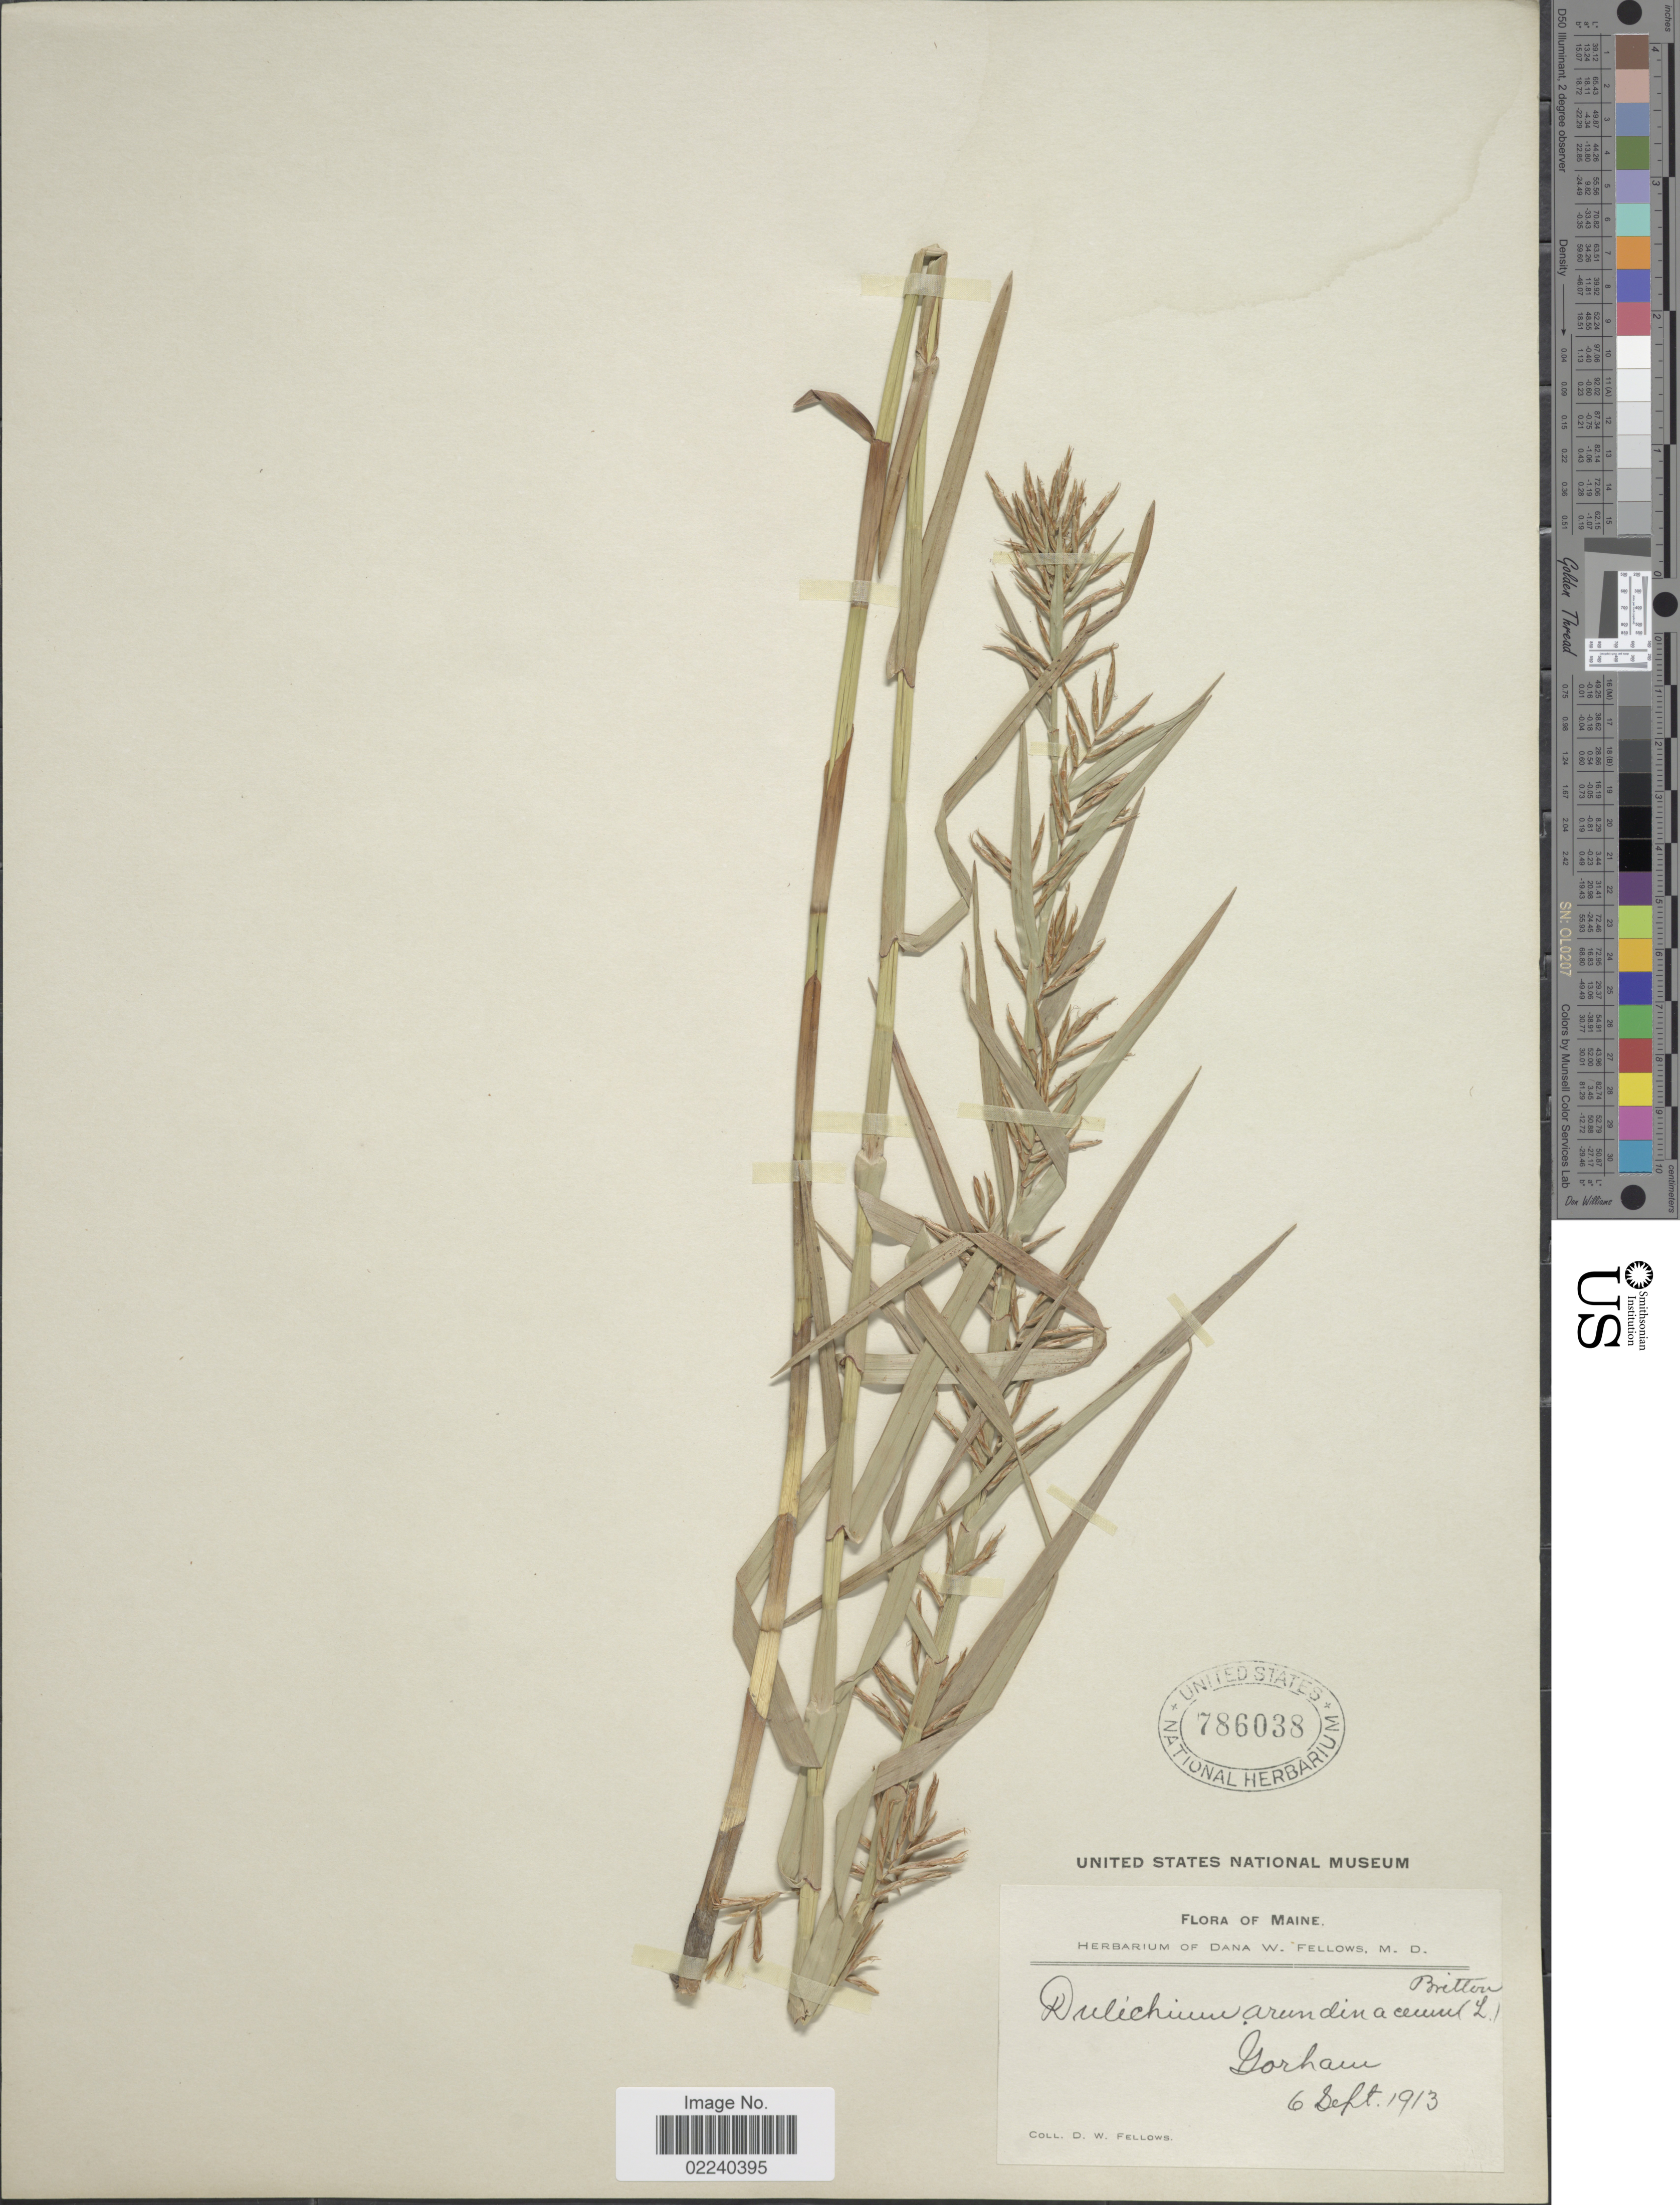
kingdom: Plantae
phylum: Tracheophyta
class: Liliopsida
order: Poales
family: Cyperaceae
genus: Dulichium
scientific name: Dulichium arundinaceum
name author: (L.) Britton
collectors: D. W. Fellows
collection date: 1913-09-06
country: United States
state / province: Maine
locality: Gorhau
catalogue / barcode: US 786038